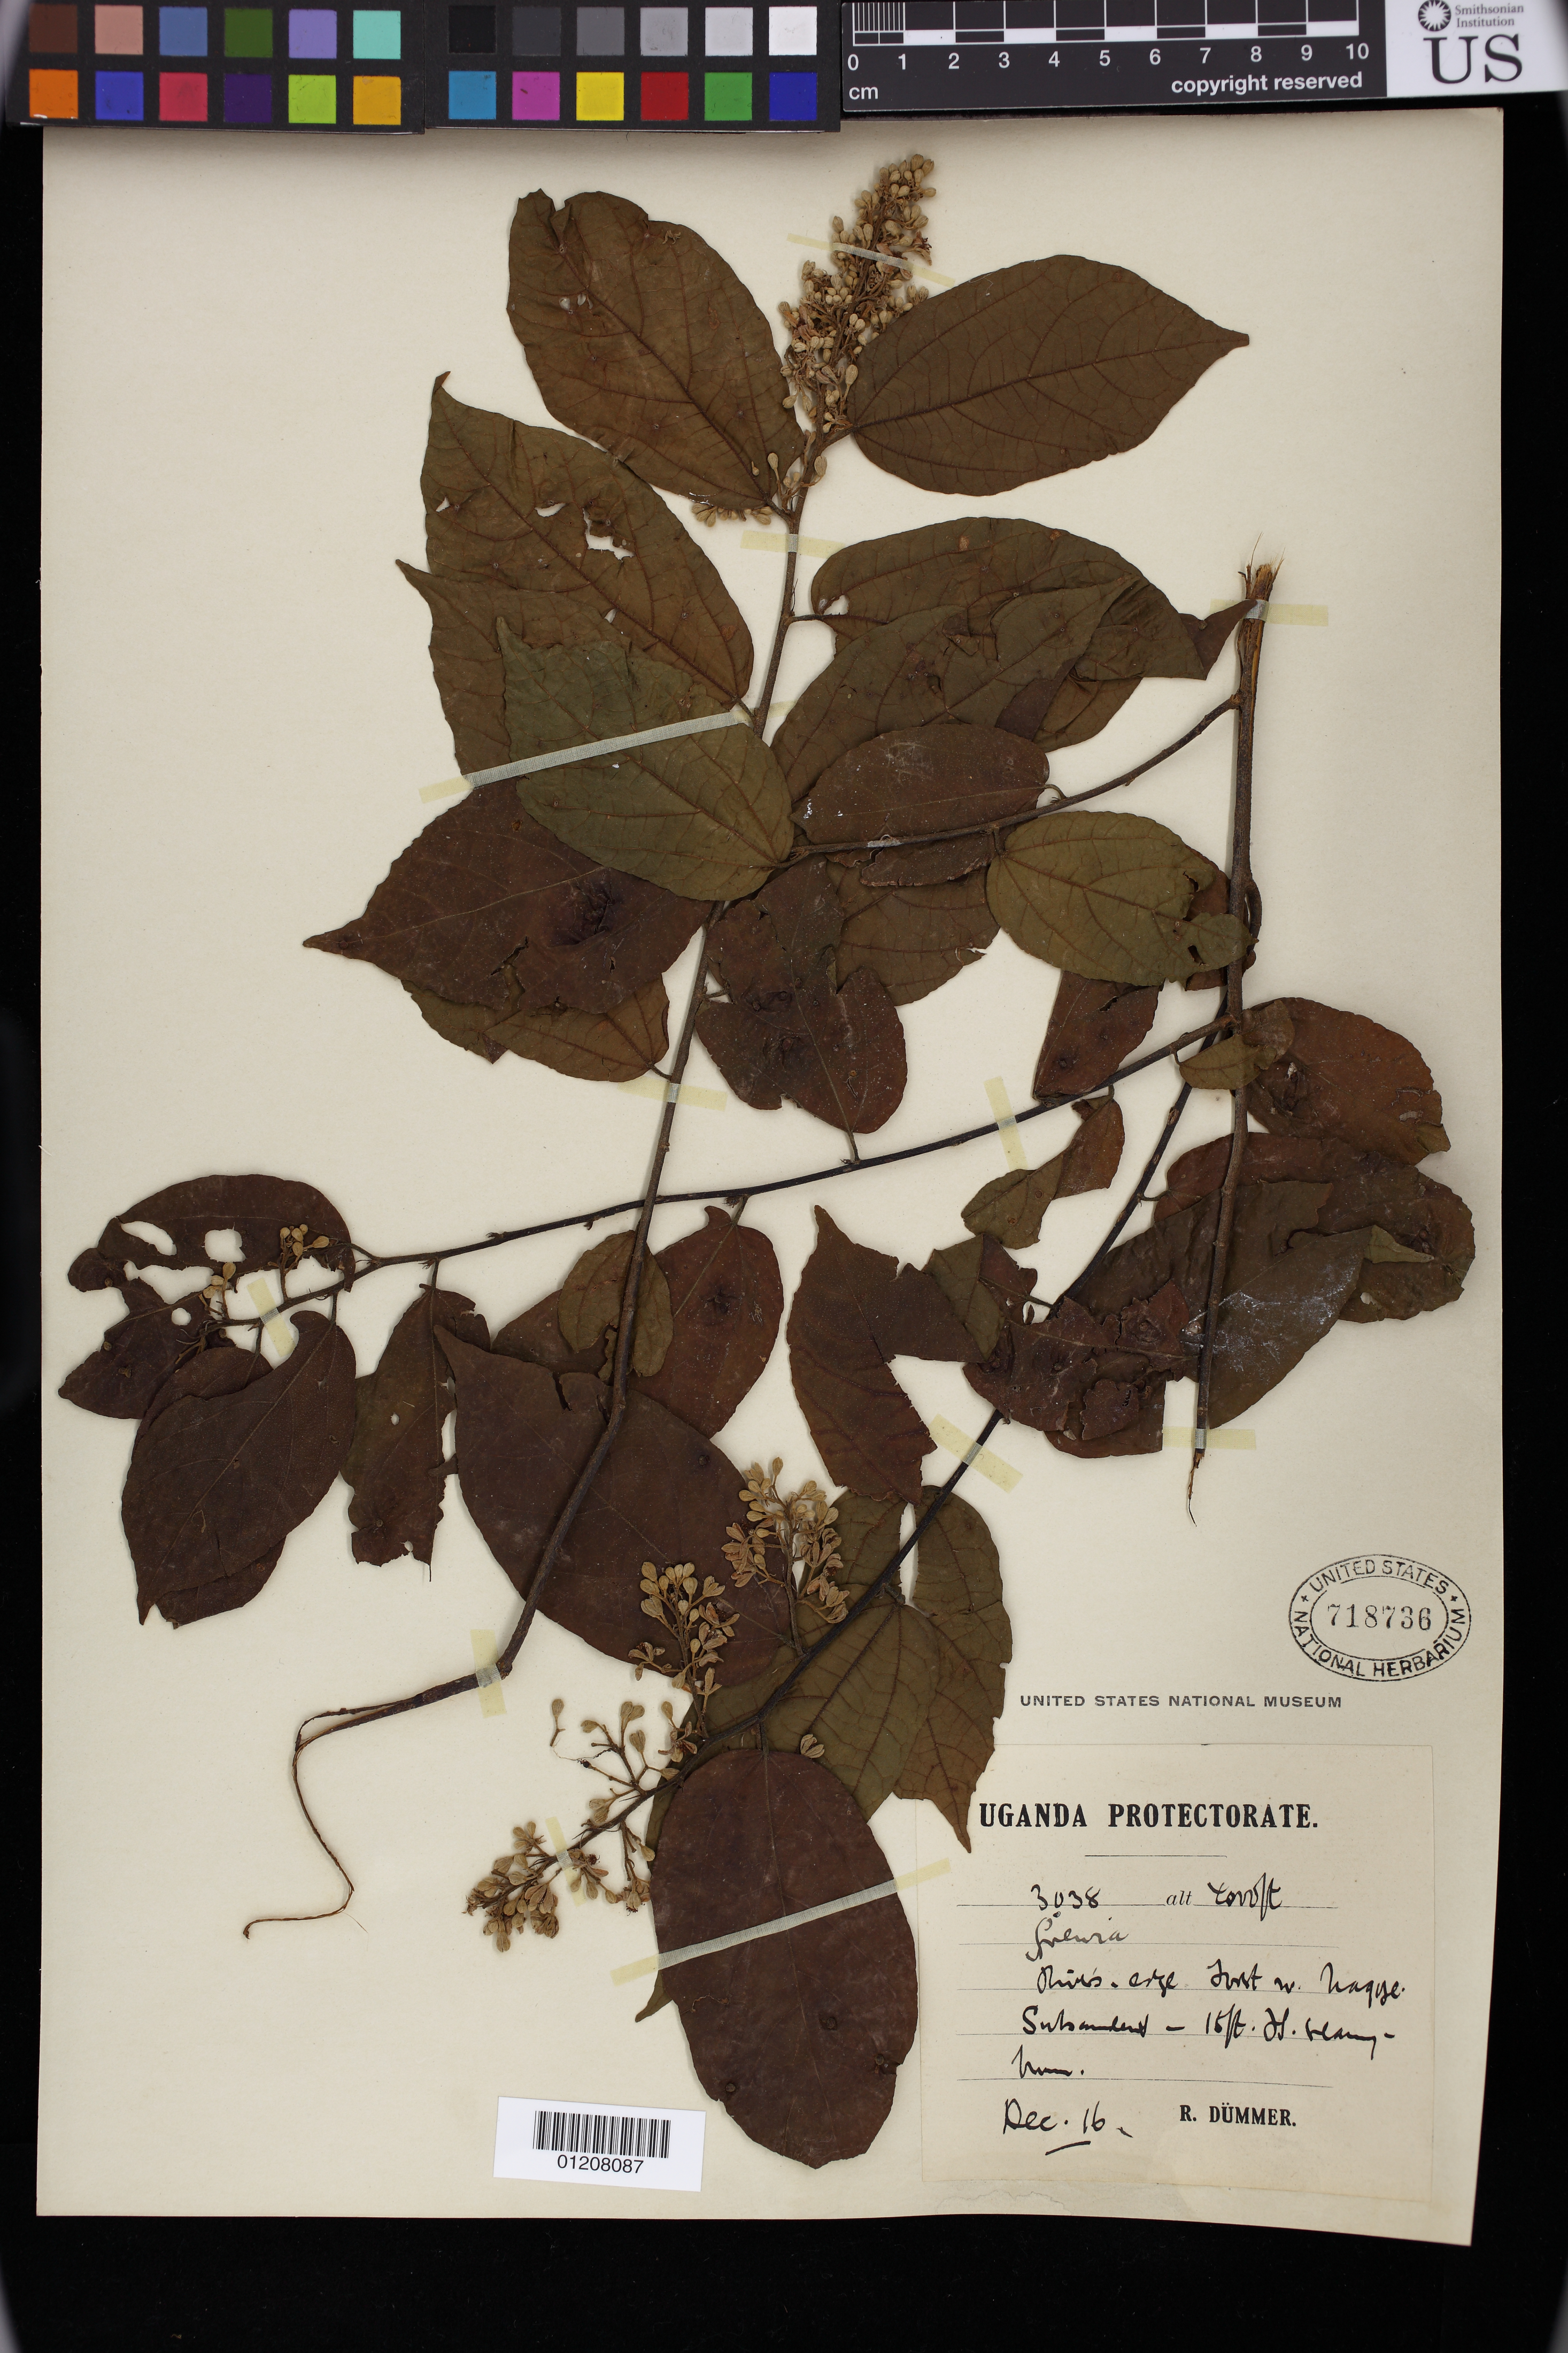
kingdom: Plantae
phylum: Tracheophyta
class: Magnoliopsida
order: Malvales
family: Malvaceae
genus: Grewia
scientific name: Grewia sp.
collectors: R. Dümmer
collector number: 3038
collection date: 1916-12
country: Uganda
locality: River's edge, forest w. Nagye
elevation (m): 1219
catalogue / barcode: US 718736